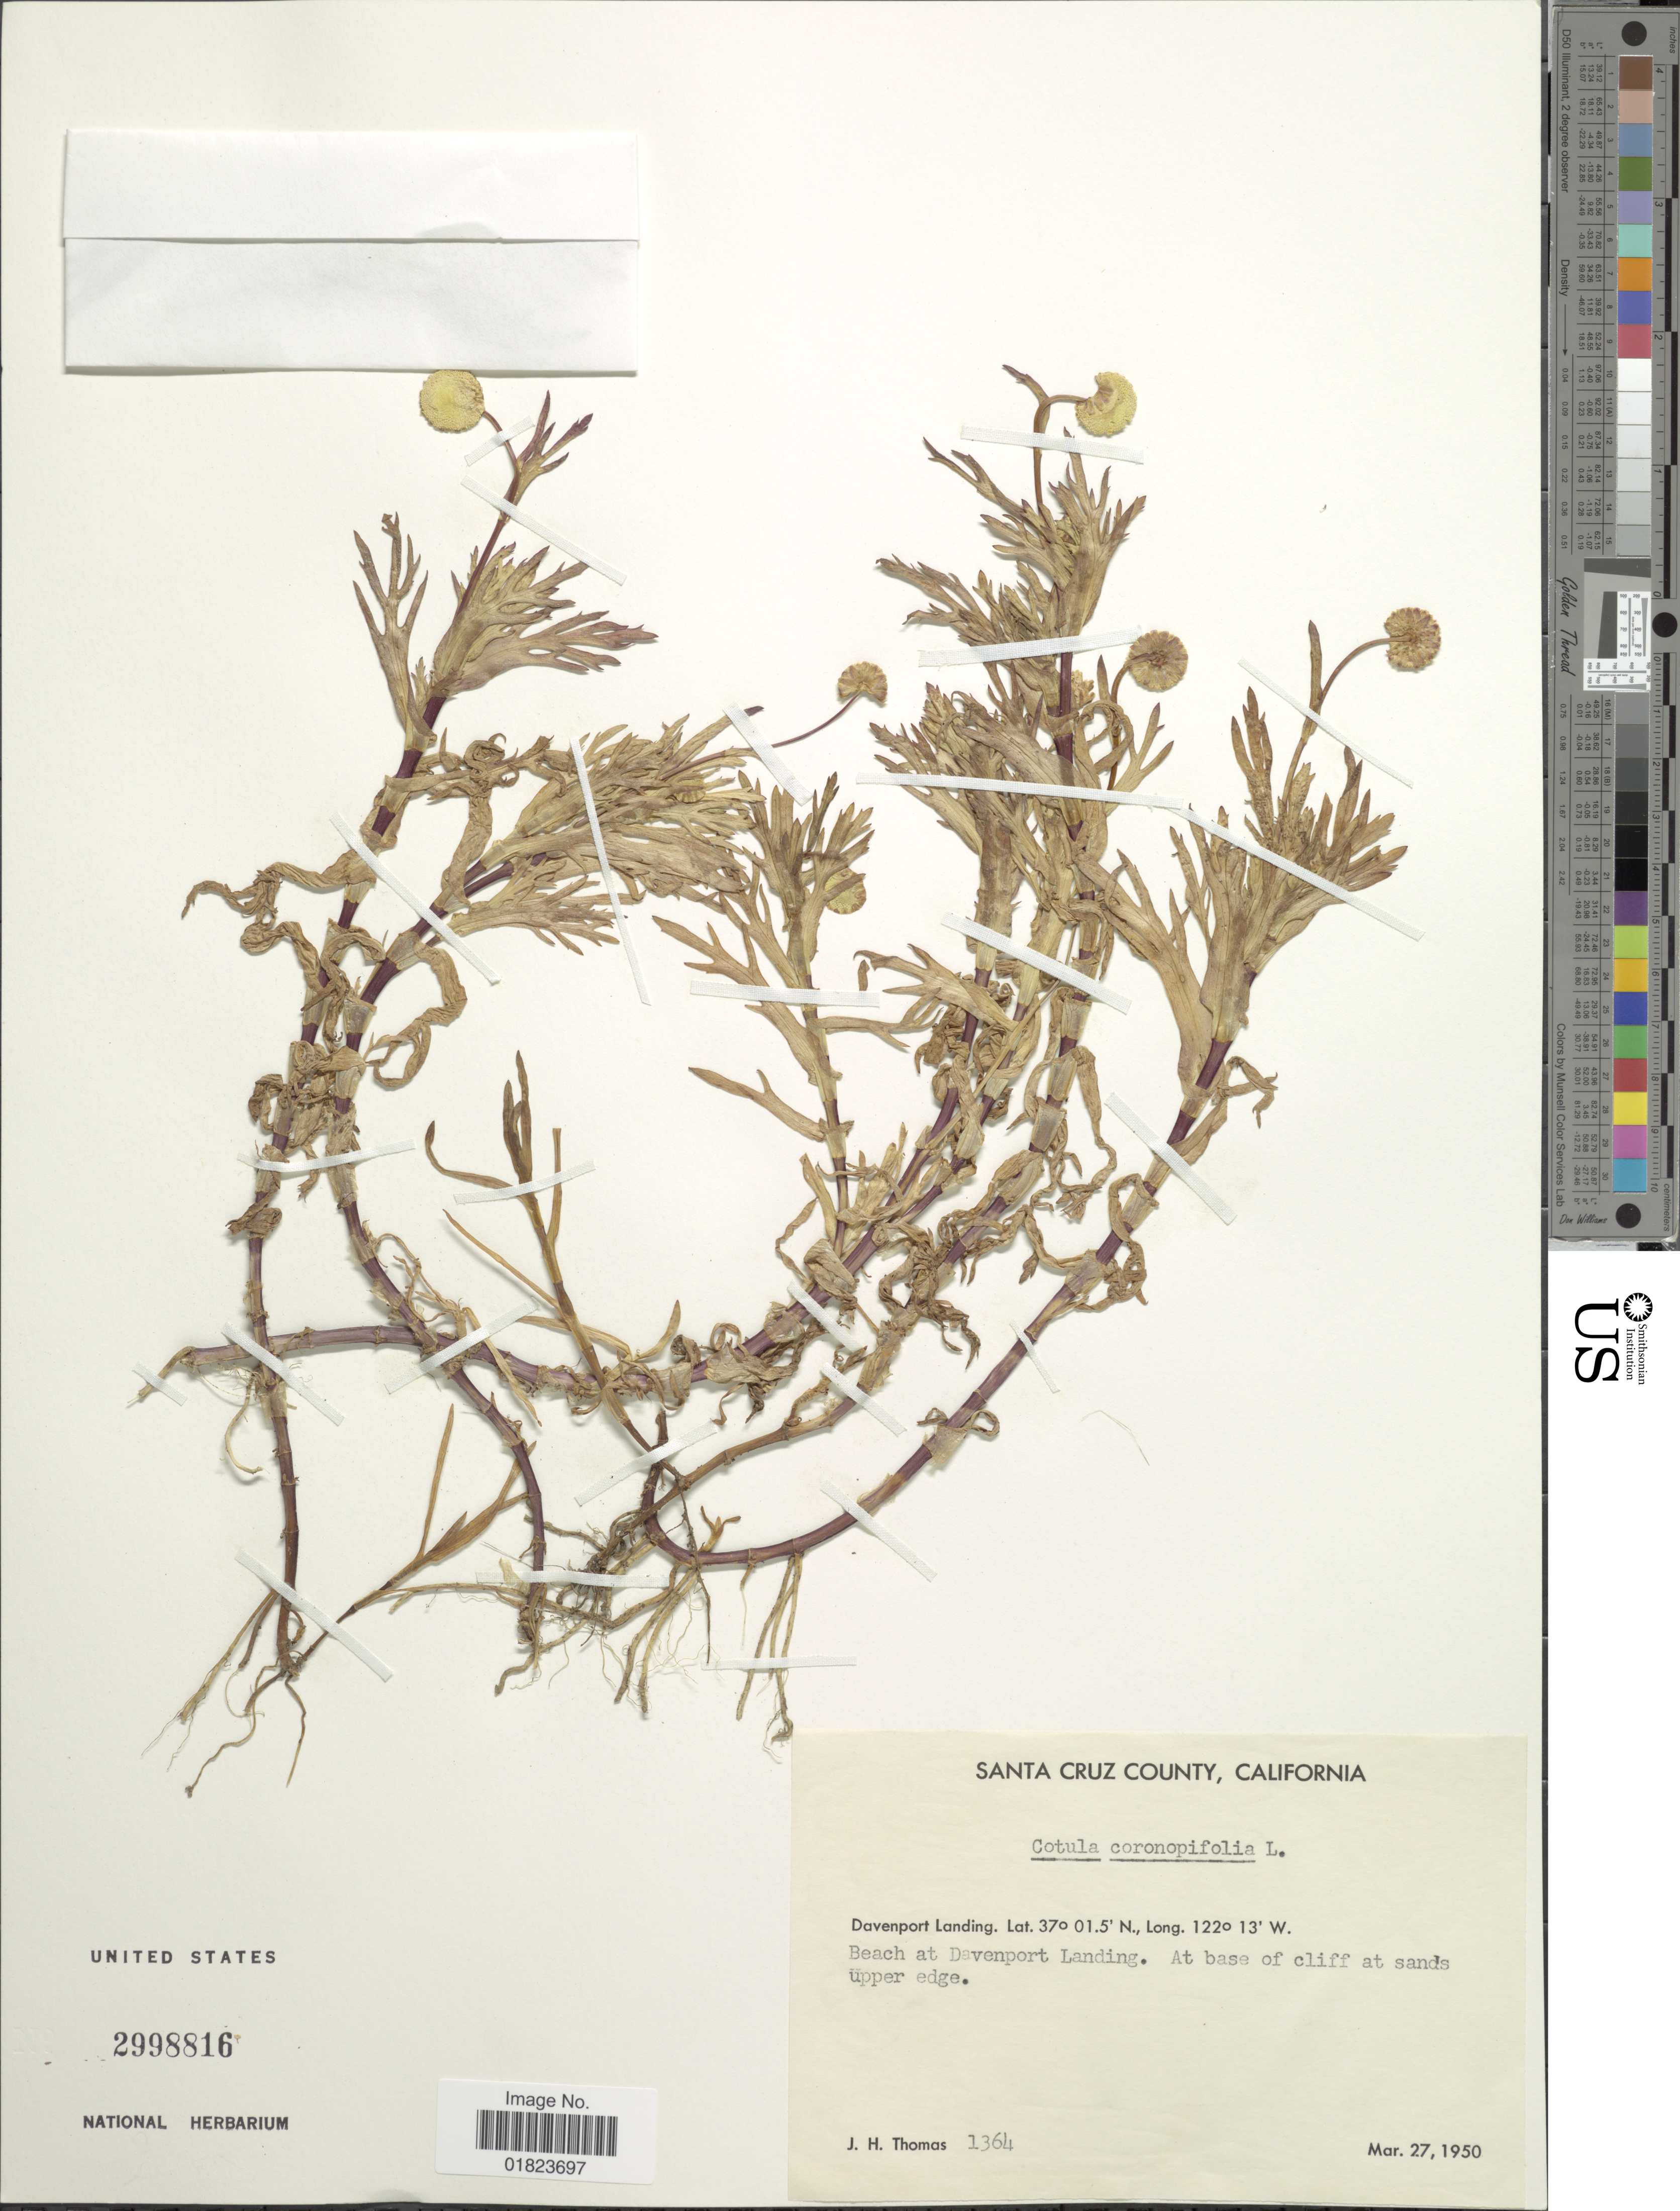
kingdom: Plantae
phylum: Tracheophyta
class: Magnoliopsida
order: Asterales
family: Asteraceae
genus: Cotula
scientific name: Cotula coronopifolia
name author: L.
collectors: J. H. Thomas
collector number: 1364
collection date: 1950-03-27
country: United States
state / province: California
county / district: Santa Cruz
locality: Santa Cruz County, California. Davenport Landing. Beach at Davenport Landing. At base of cliff at sands upper edge.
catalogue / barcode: US 2998816